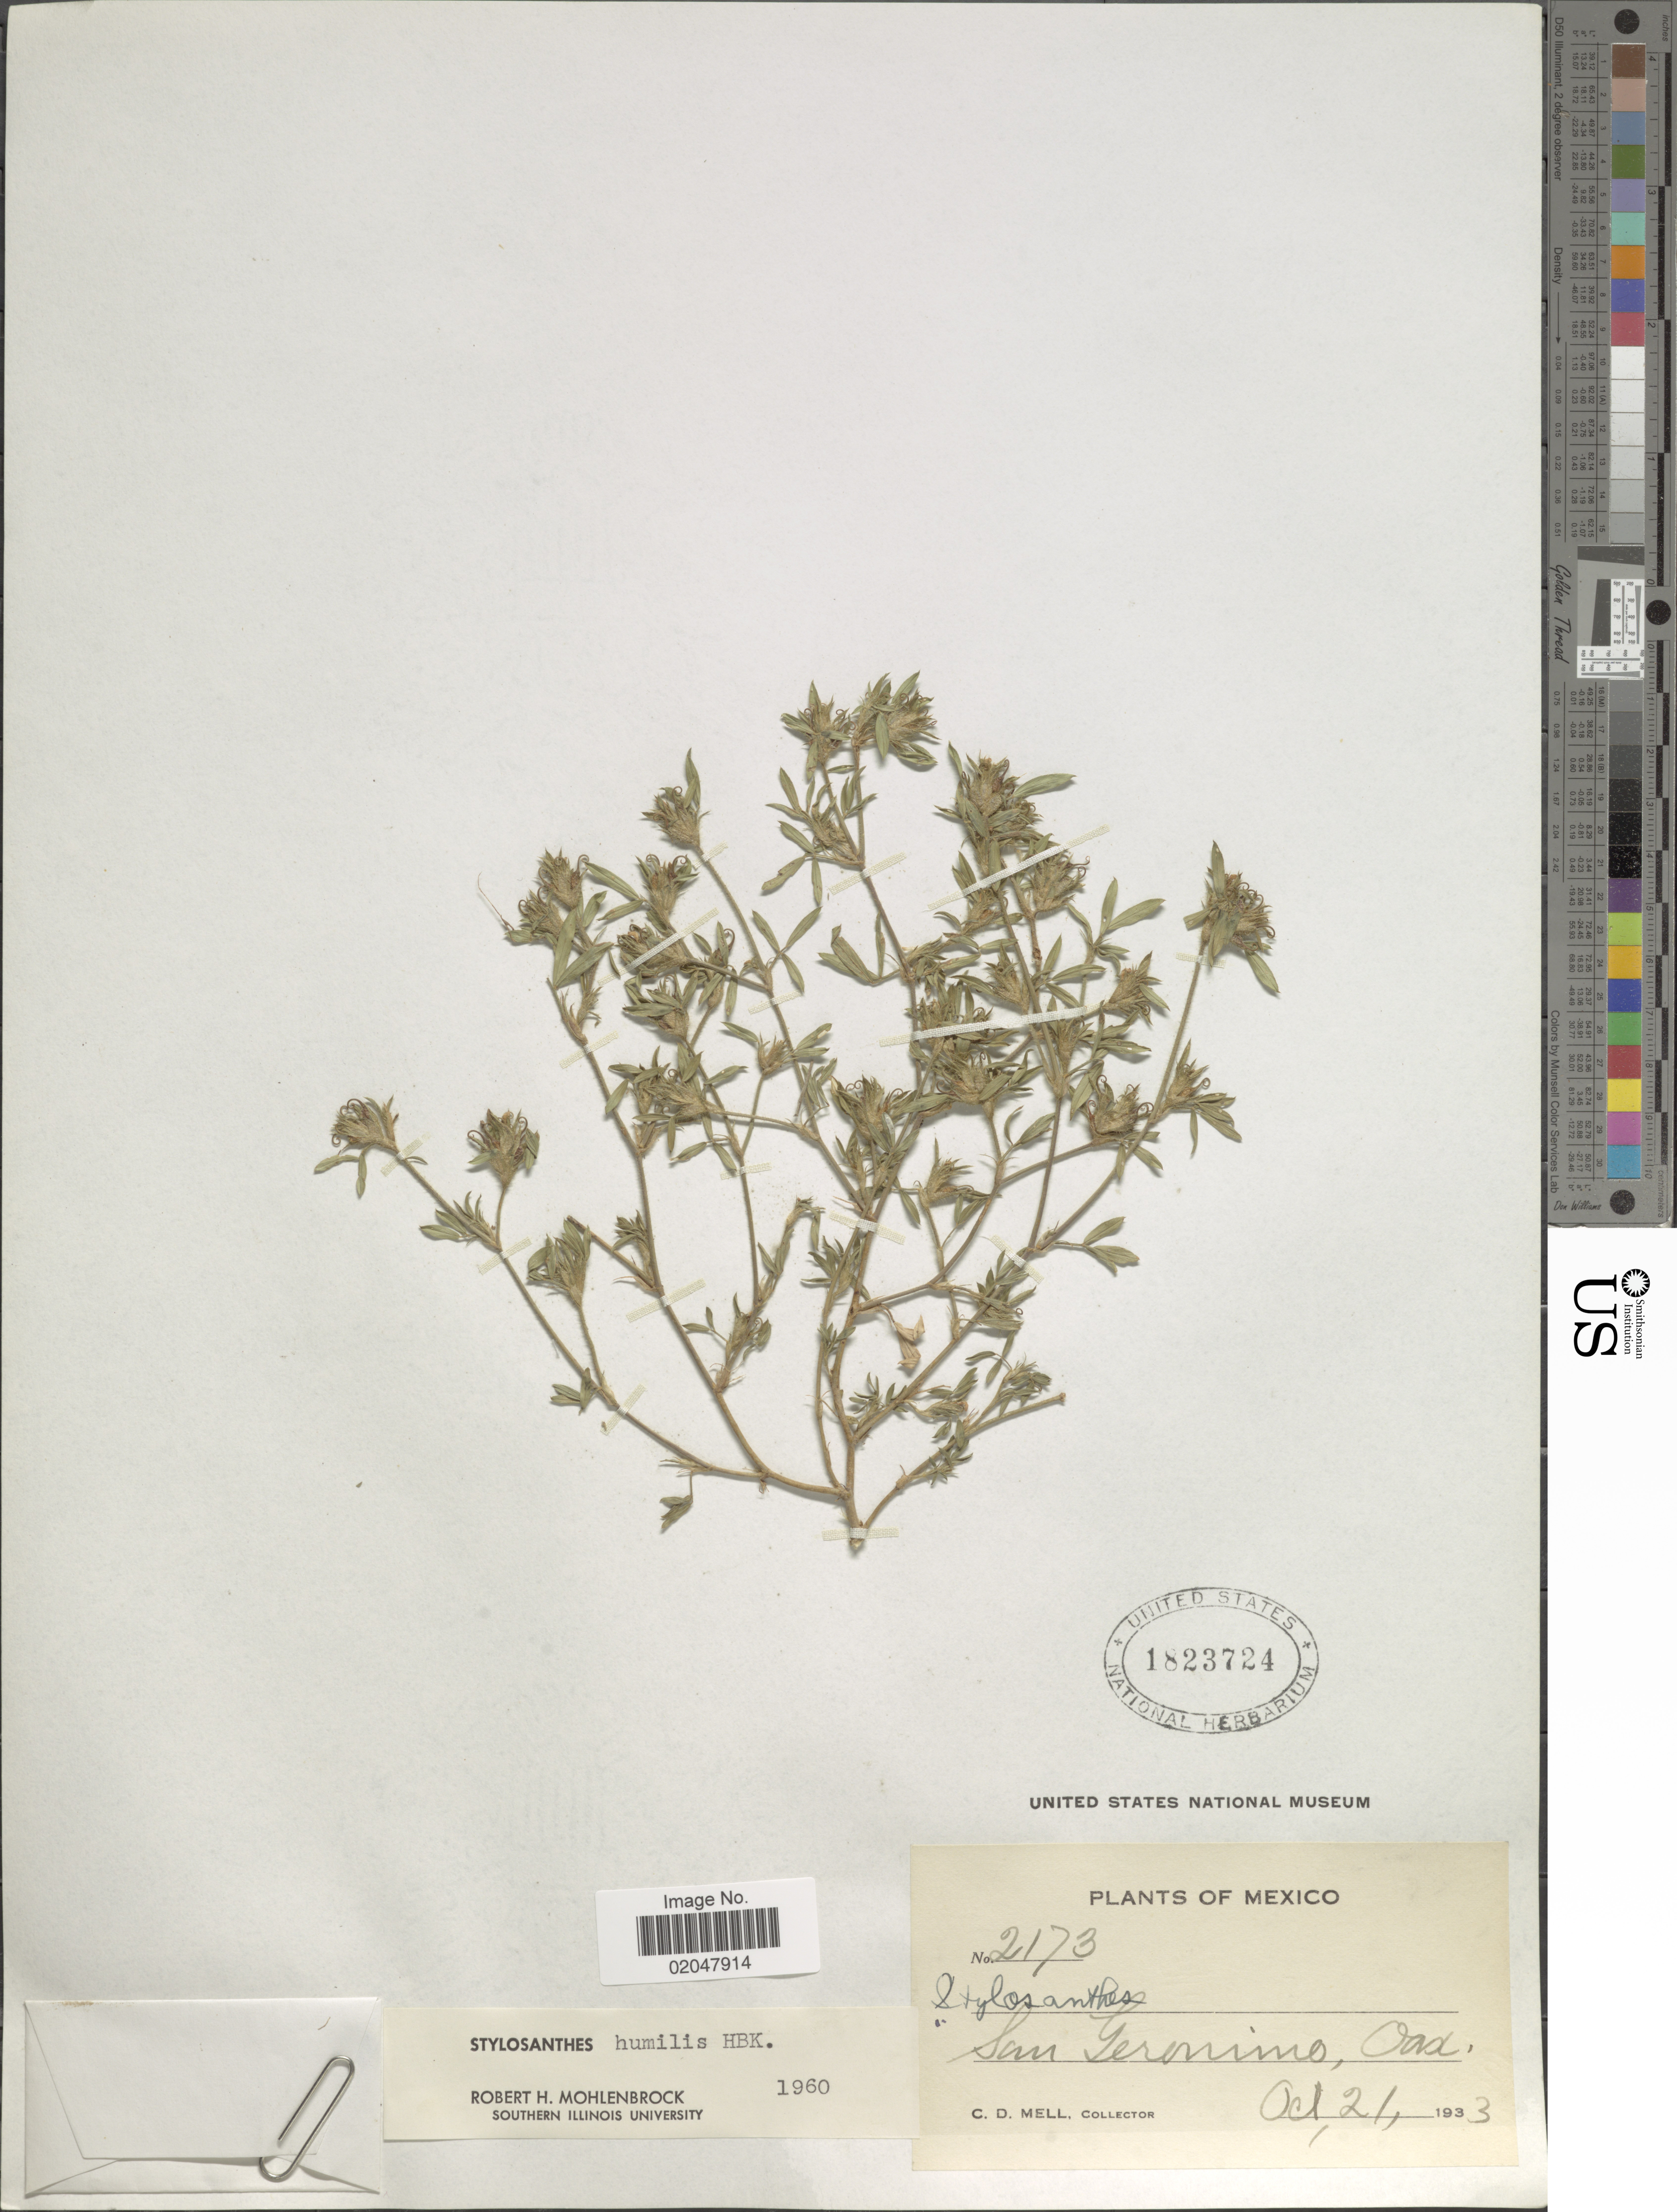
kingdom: Plantae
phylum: Tracheophyta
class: Magnoliopsida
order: Fabales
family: Fabaceae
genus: Stylosanthes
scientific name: Stylosanthes humilis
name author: Kunth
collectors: C. D. Mell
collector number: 2173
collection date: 1933-10-21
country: Mexico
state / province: Oaxaca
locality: San Geronimo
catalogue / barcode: US 1823724